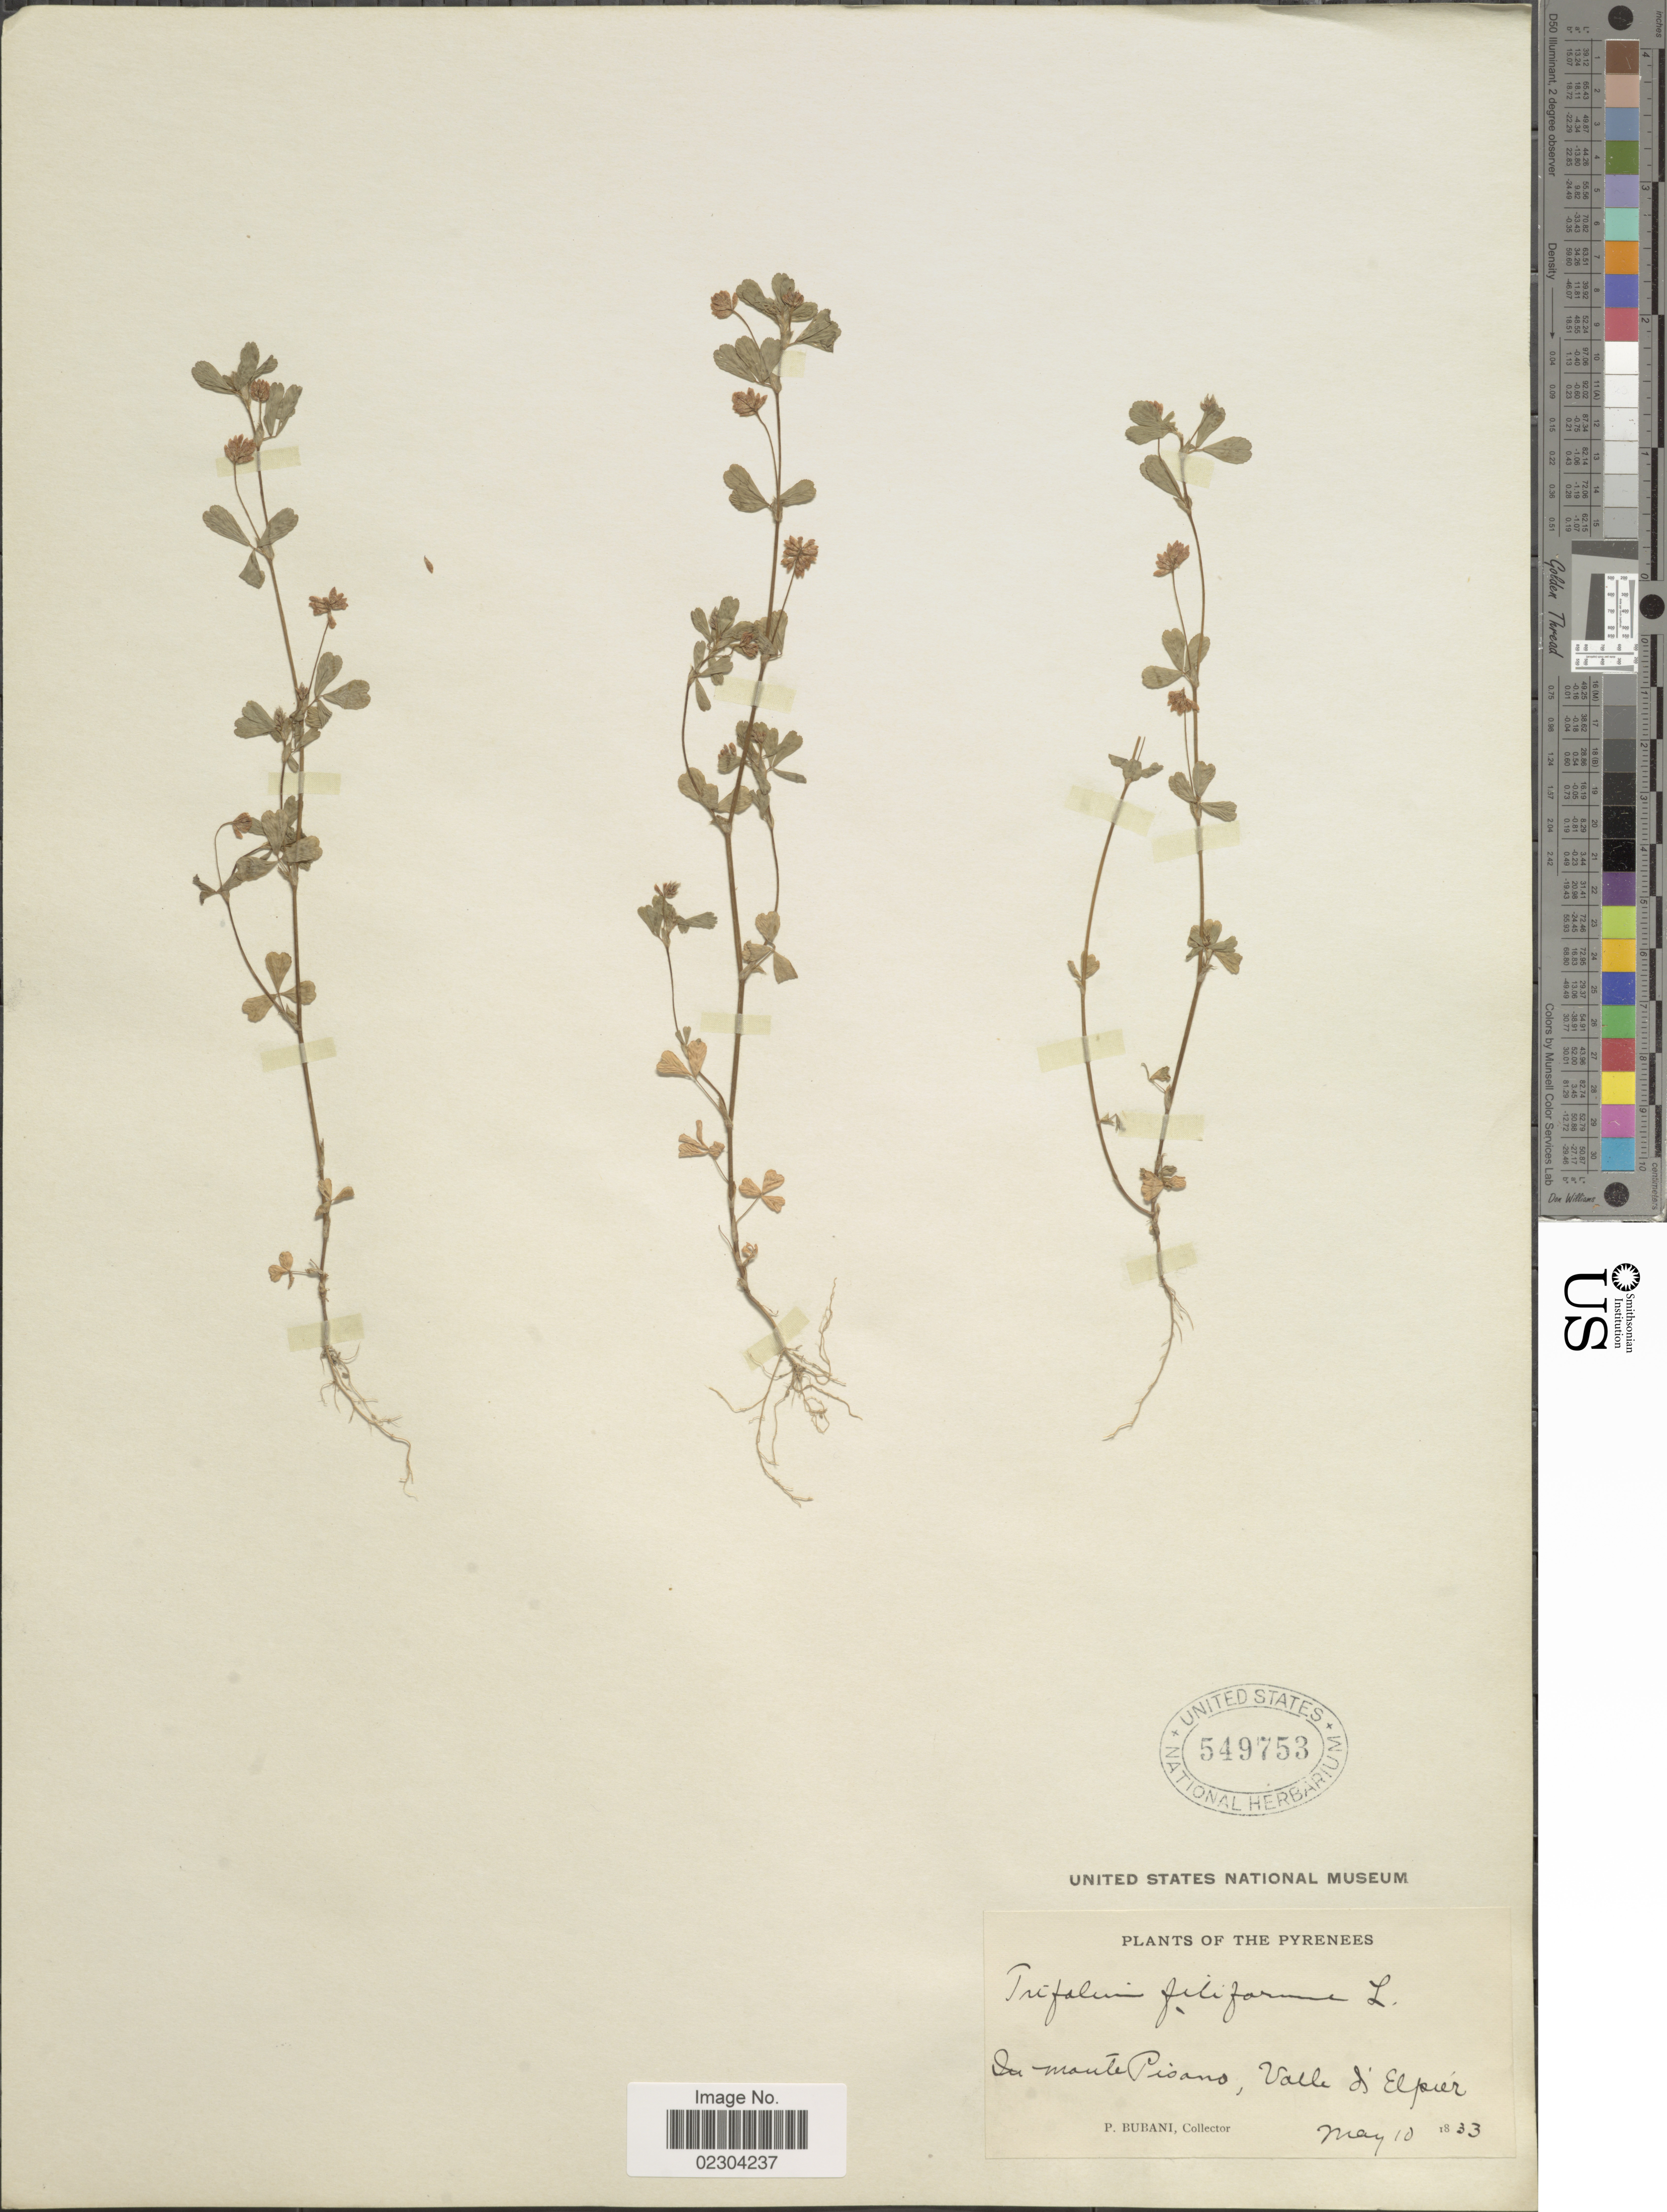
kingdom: Plantae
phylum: Tracheophyta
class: Magnoliopsida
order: Fabales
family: Fabaceae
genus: Trifolium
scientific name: Trifolium minus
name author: Sm.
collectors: P. Bubani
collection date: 1833-05-10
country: Italy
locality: In monte Pisano, Valle d' Elpier [interpreted]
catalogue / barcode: US 549753